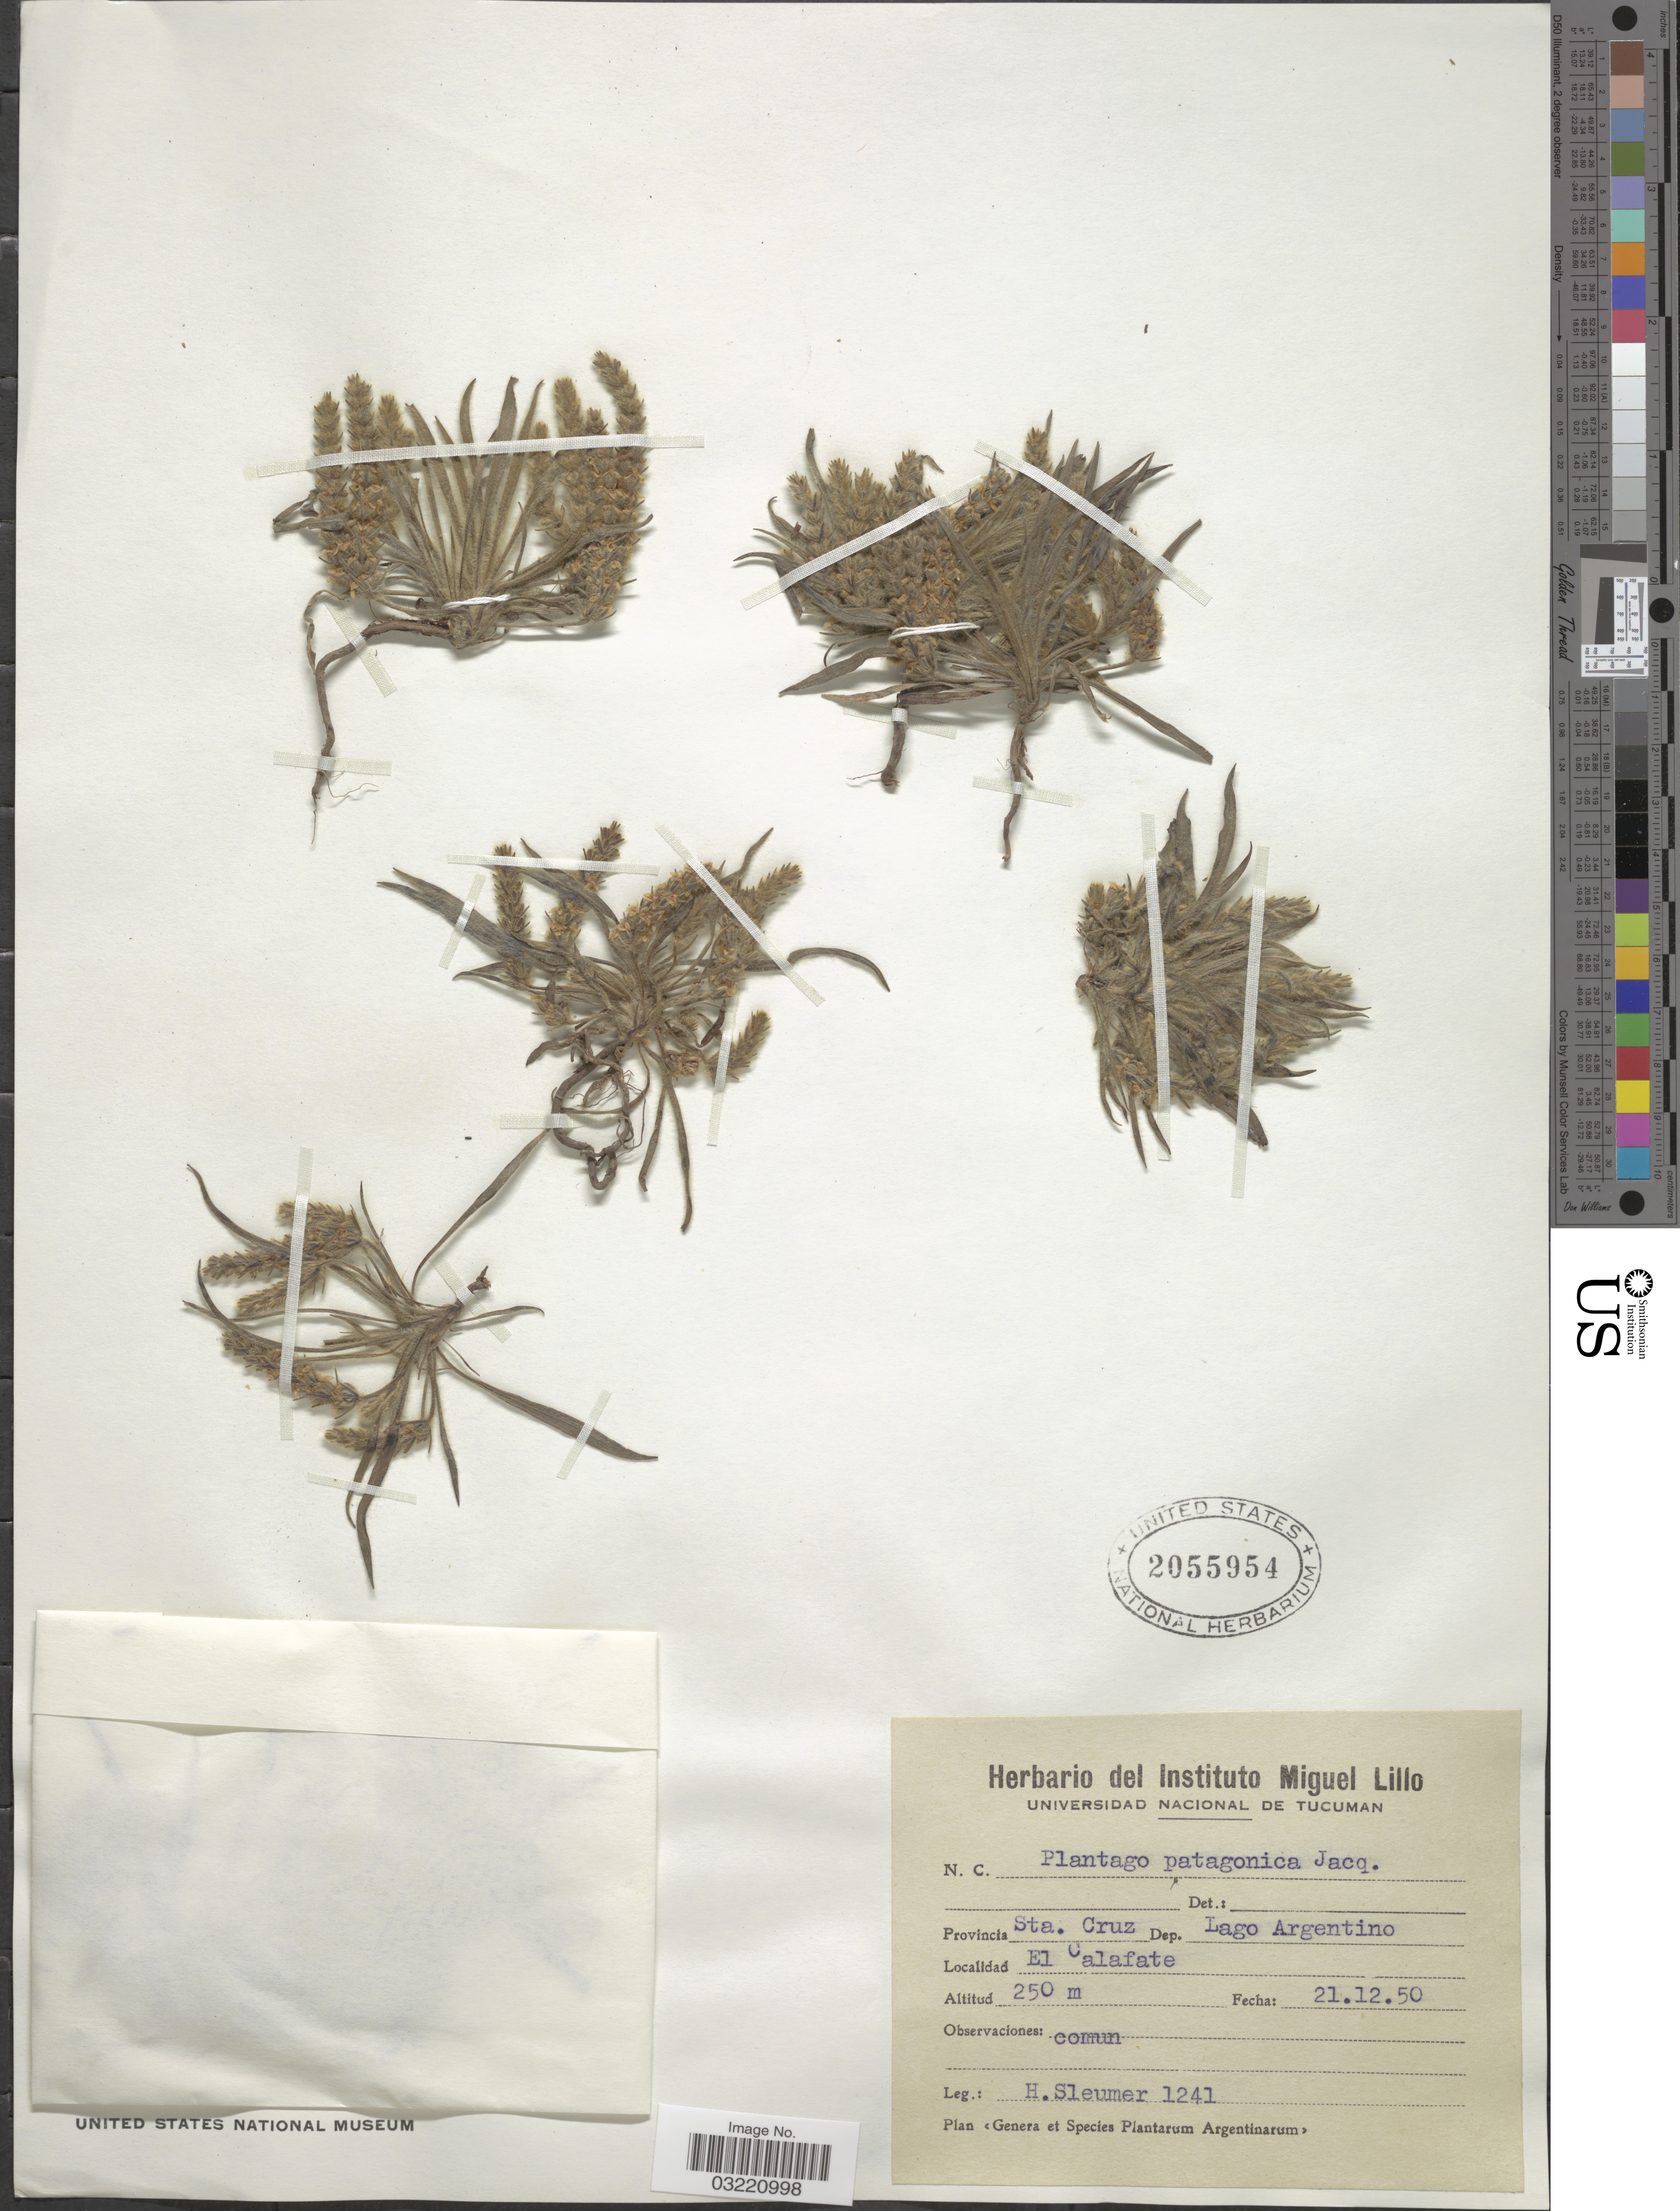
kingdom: Plantae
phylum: Tracheophyta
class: Magnoliopsida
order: Lamiales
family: Plantaginaceae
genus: Plantago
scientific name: Plantago patagonica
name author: Jacq.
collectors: H. O. Sleumer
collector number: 1241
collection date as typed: Transcribed d/m/y: 21/12/50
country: Argentina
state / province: Santa Cruz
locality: Dep. Lago Argentino. El Calafate.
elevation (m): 250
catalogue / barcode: US 2055954